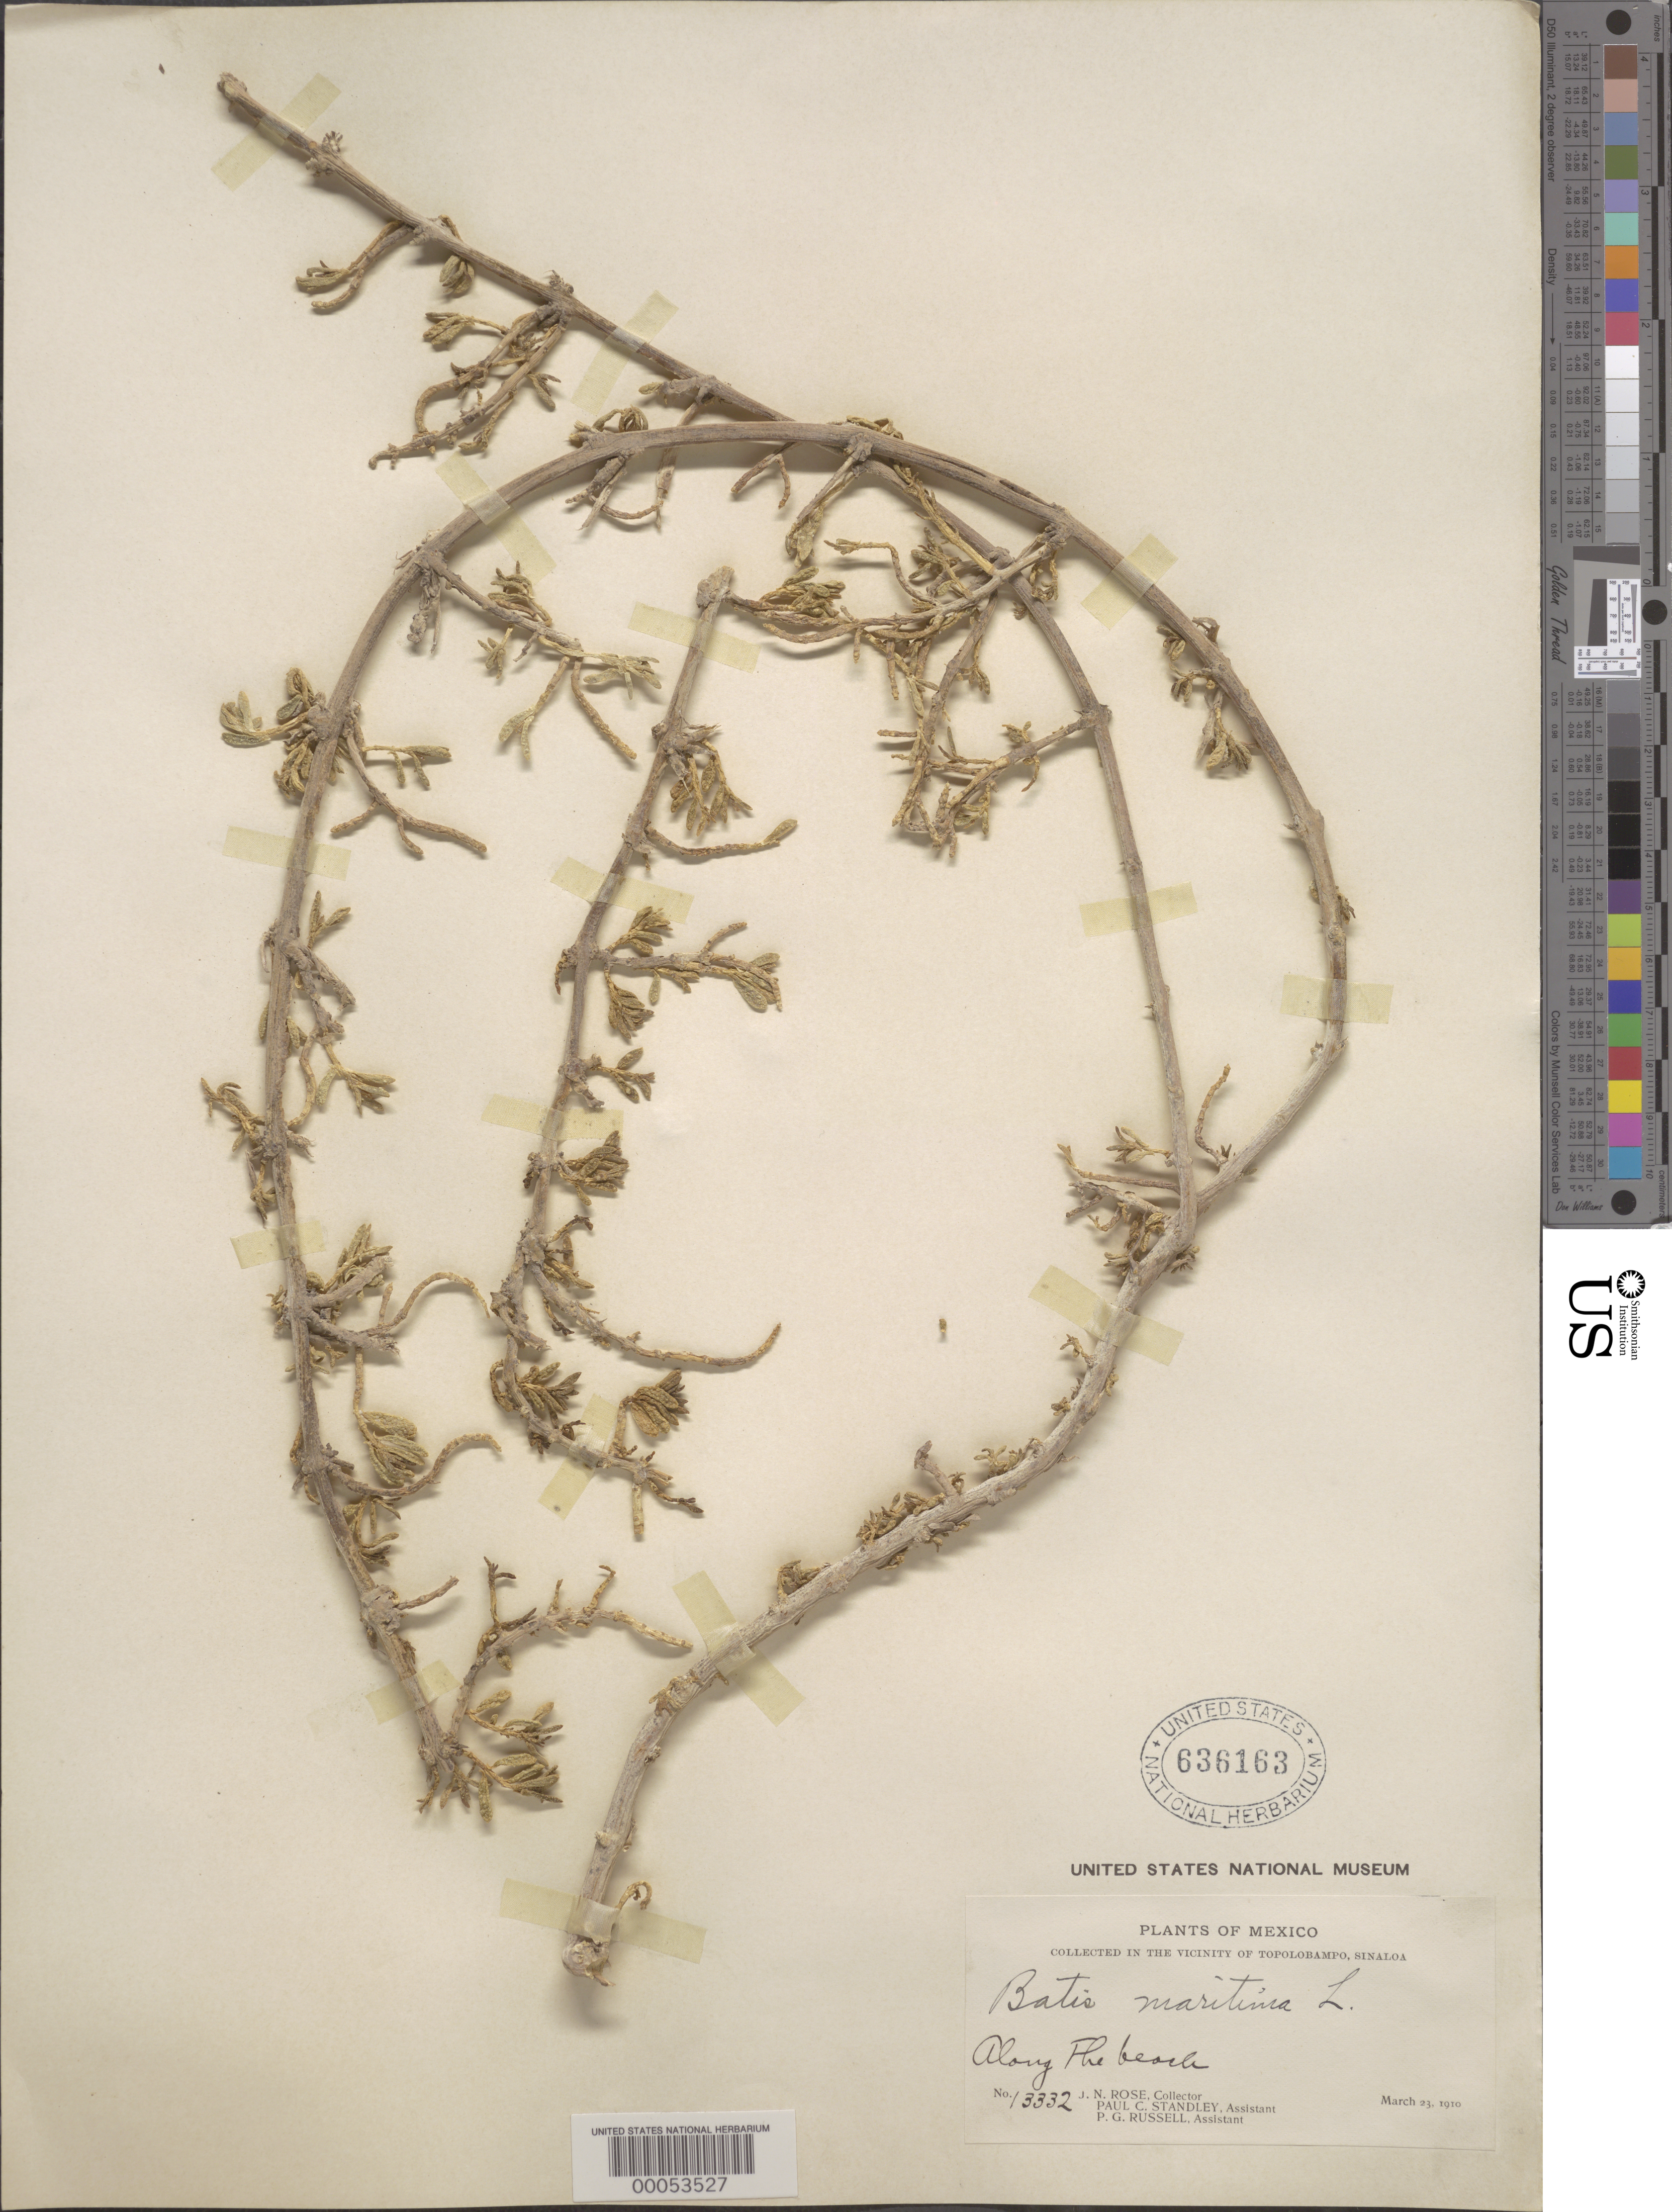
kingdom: Plantae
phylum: Tracheophyta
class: Magnoliopsida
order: Brassicales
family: Bataceae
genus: Batis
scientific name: Batis maritima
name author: L.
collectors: J. N. Rose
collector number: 13332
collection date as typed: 23 Mar 1910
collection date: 1910-03-23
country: Mexico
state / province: Sinaloa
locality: Topolobampo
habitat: Along the beach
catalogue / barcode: US 636163